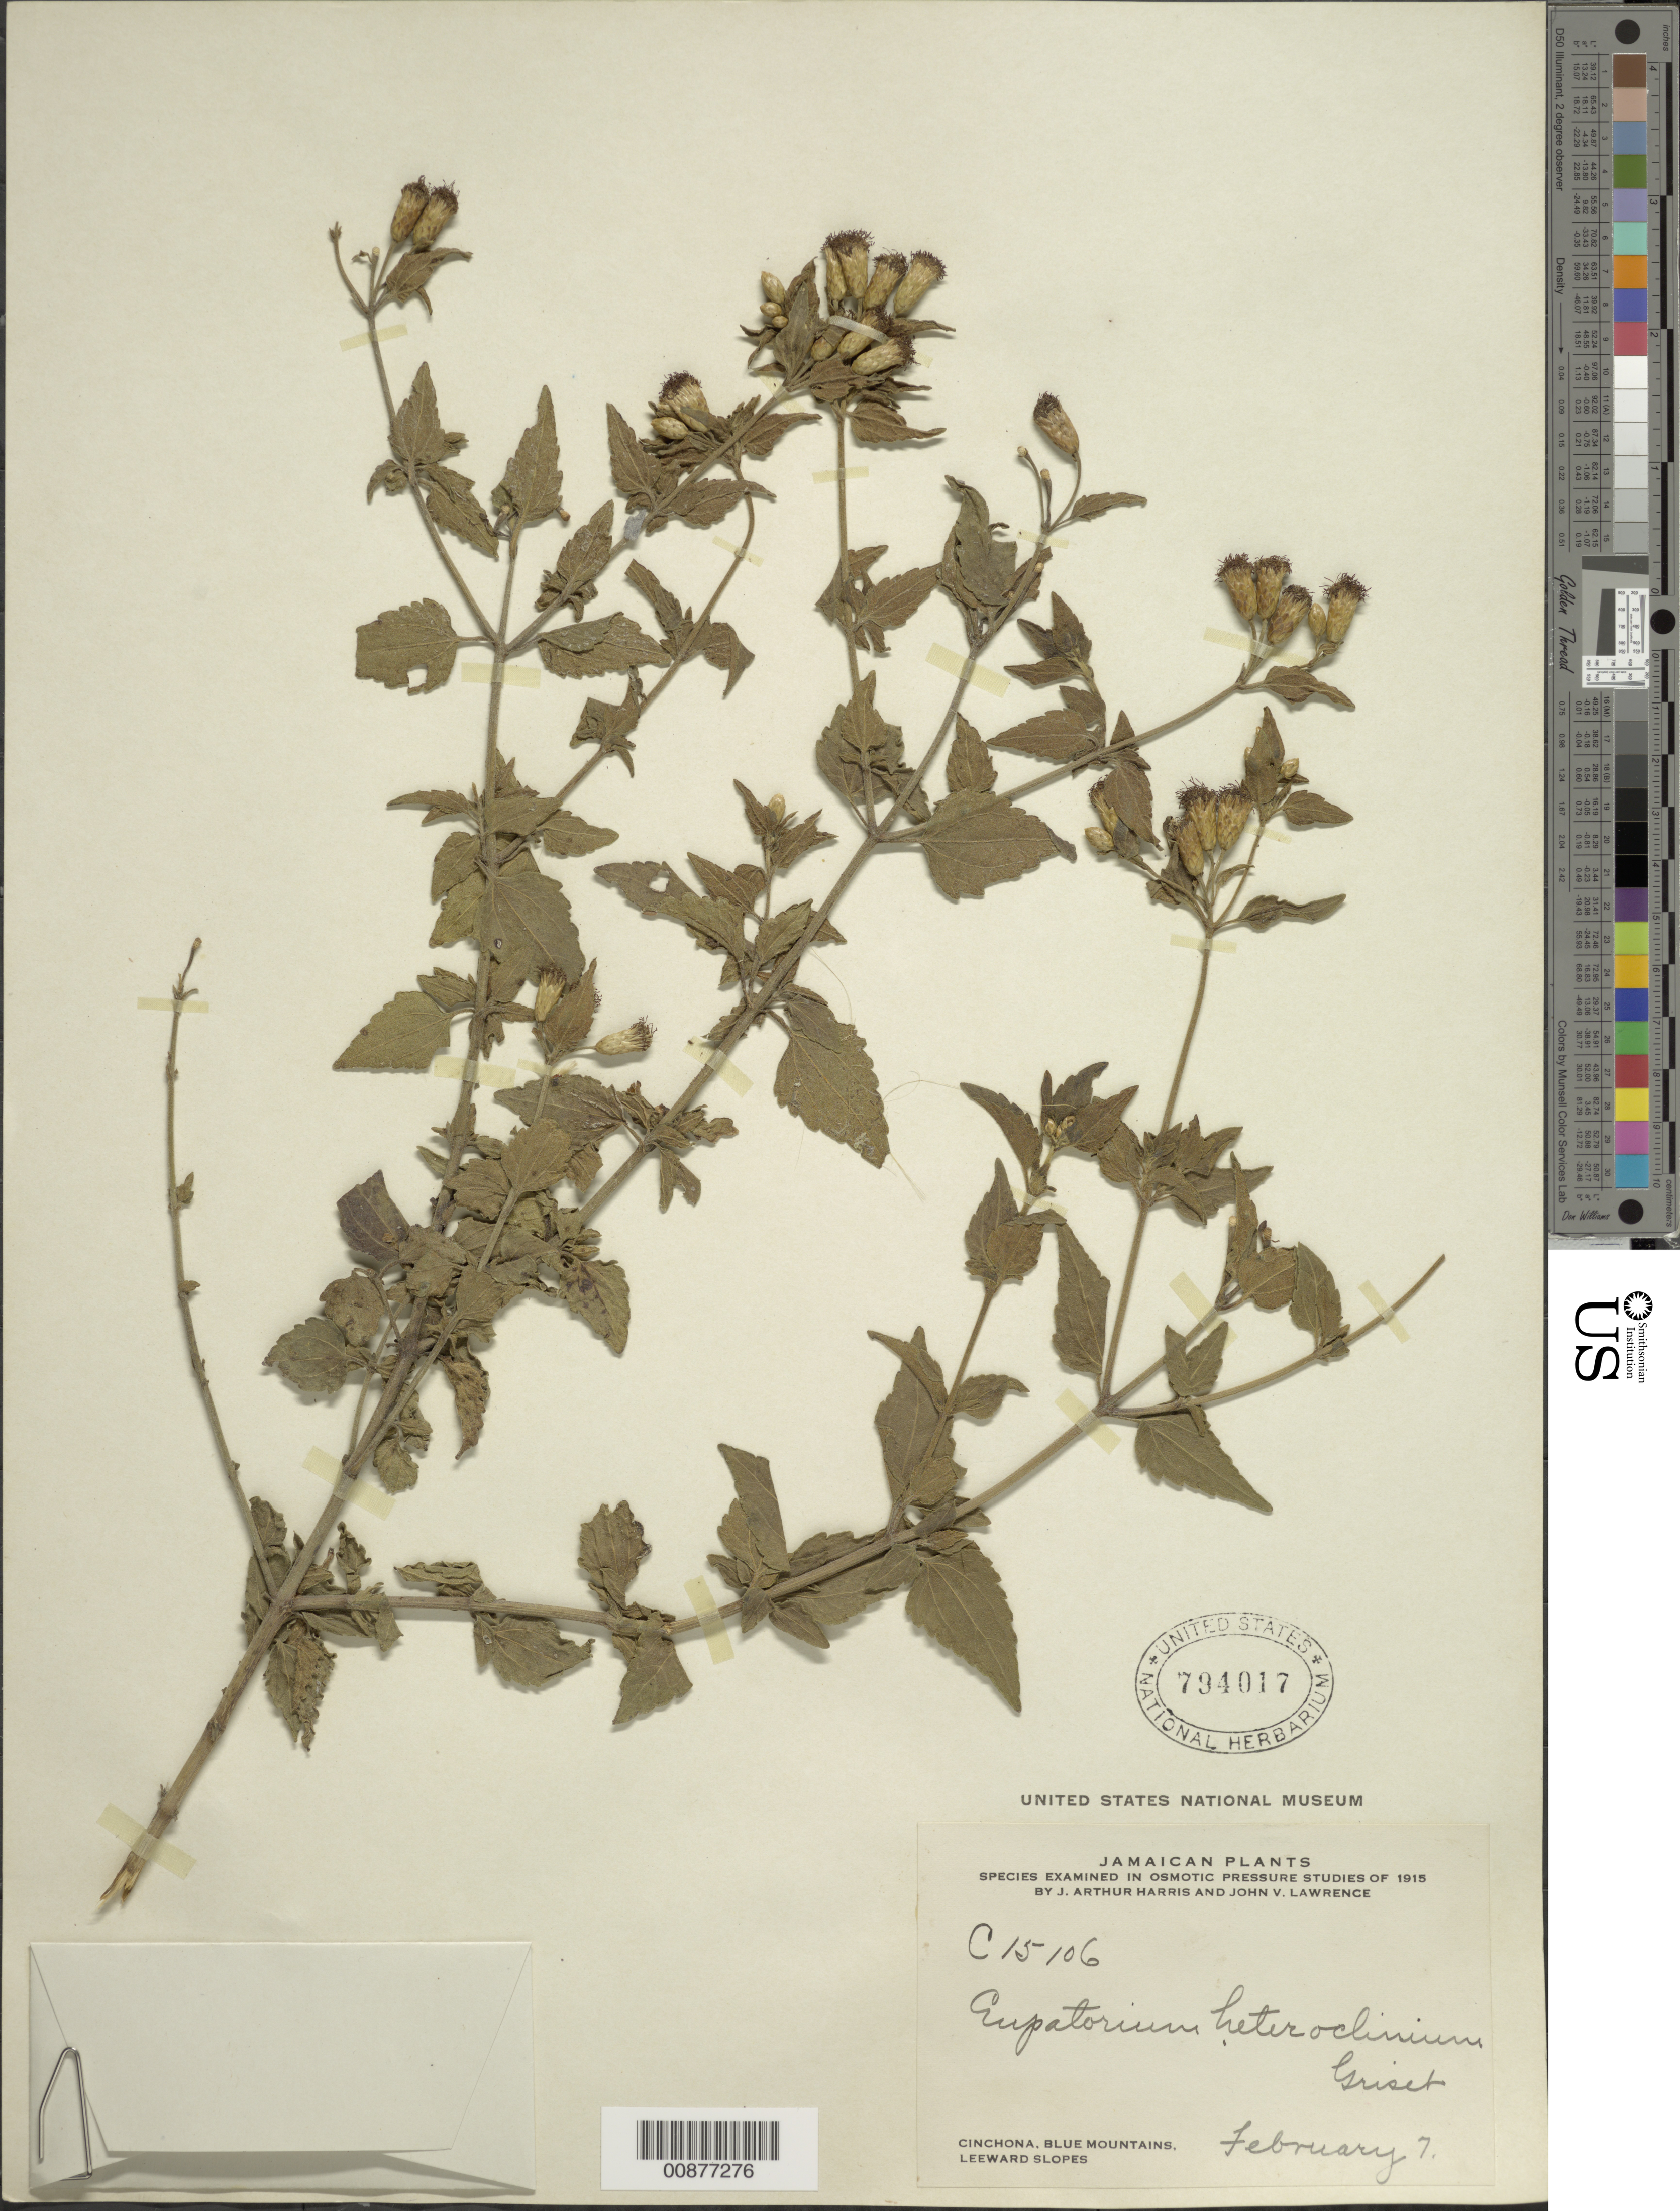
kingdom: Plantae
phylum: Tracheophyta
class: Magnoliopsida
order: Asterales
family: Asteraceae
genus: Chromolaena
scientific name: Chromolaena heteroclinia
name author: (Griseb.) R.M. King & H. Rob.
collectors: J. A. Harris & J. Lawrence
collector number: C 15106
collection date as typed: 07 Feb 1915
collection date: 1915-02-07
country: Jamaica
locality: Cinchona, Blue Mountains, leeward slopes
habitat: Mountain slopes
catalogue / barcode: US 794017